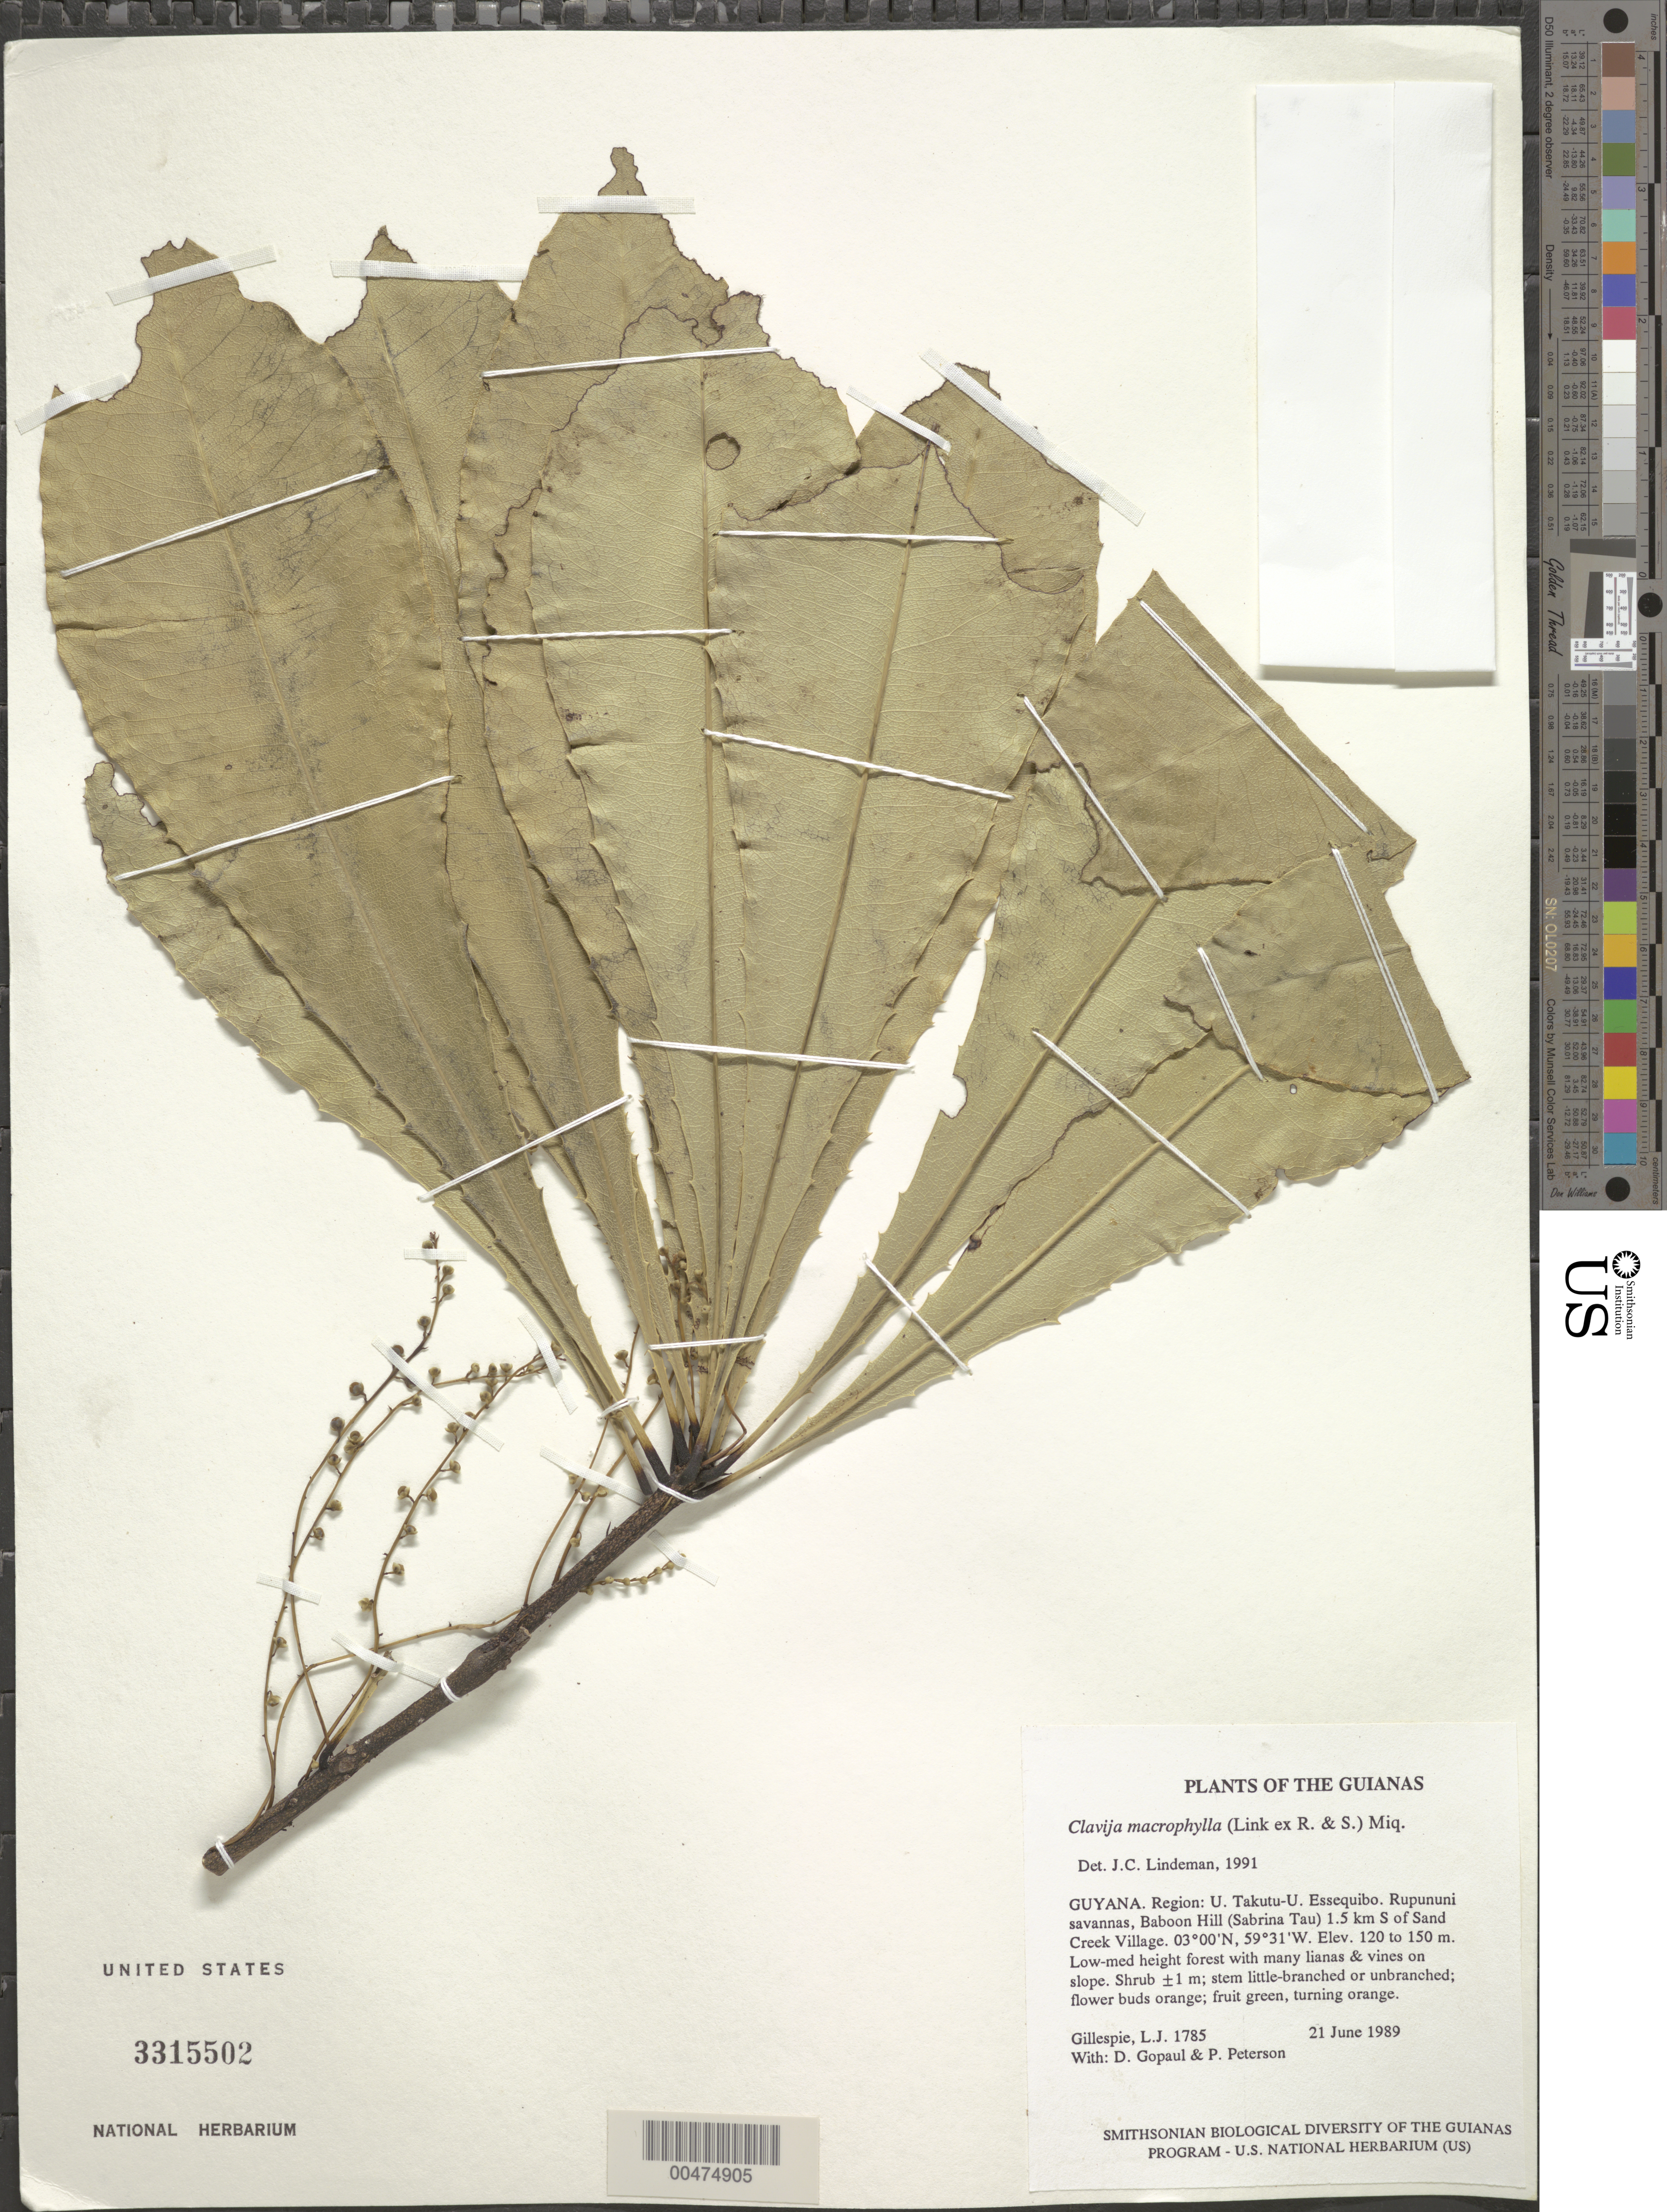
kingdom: Plantae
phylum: Tracheophyta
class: Magnoliopsida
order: Ericales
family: Primulaceae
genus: Clavija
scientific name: Clavija macrophylla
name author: (Link ex Roem. & Schult.) Miq.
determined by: Lindeman, J. C.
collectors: L. J. Gillespie, D. Gopaul & P. M. Peterson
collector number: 1785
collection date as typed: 23 June 1989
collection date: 1989-06-23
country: Guyana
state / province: U. Takutu-U. Essequibo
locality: Rupununi savannas, Baboon Hill (Sabrina Tau) 1.5 km S of Sand Creek Village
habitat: Low-med height forest with many lianas & vines on slope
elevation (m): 330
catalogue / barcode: US 3315502